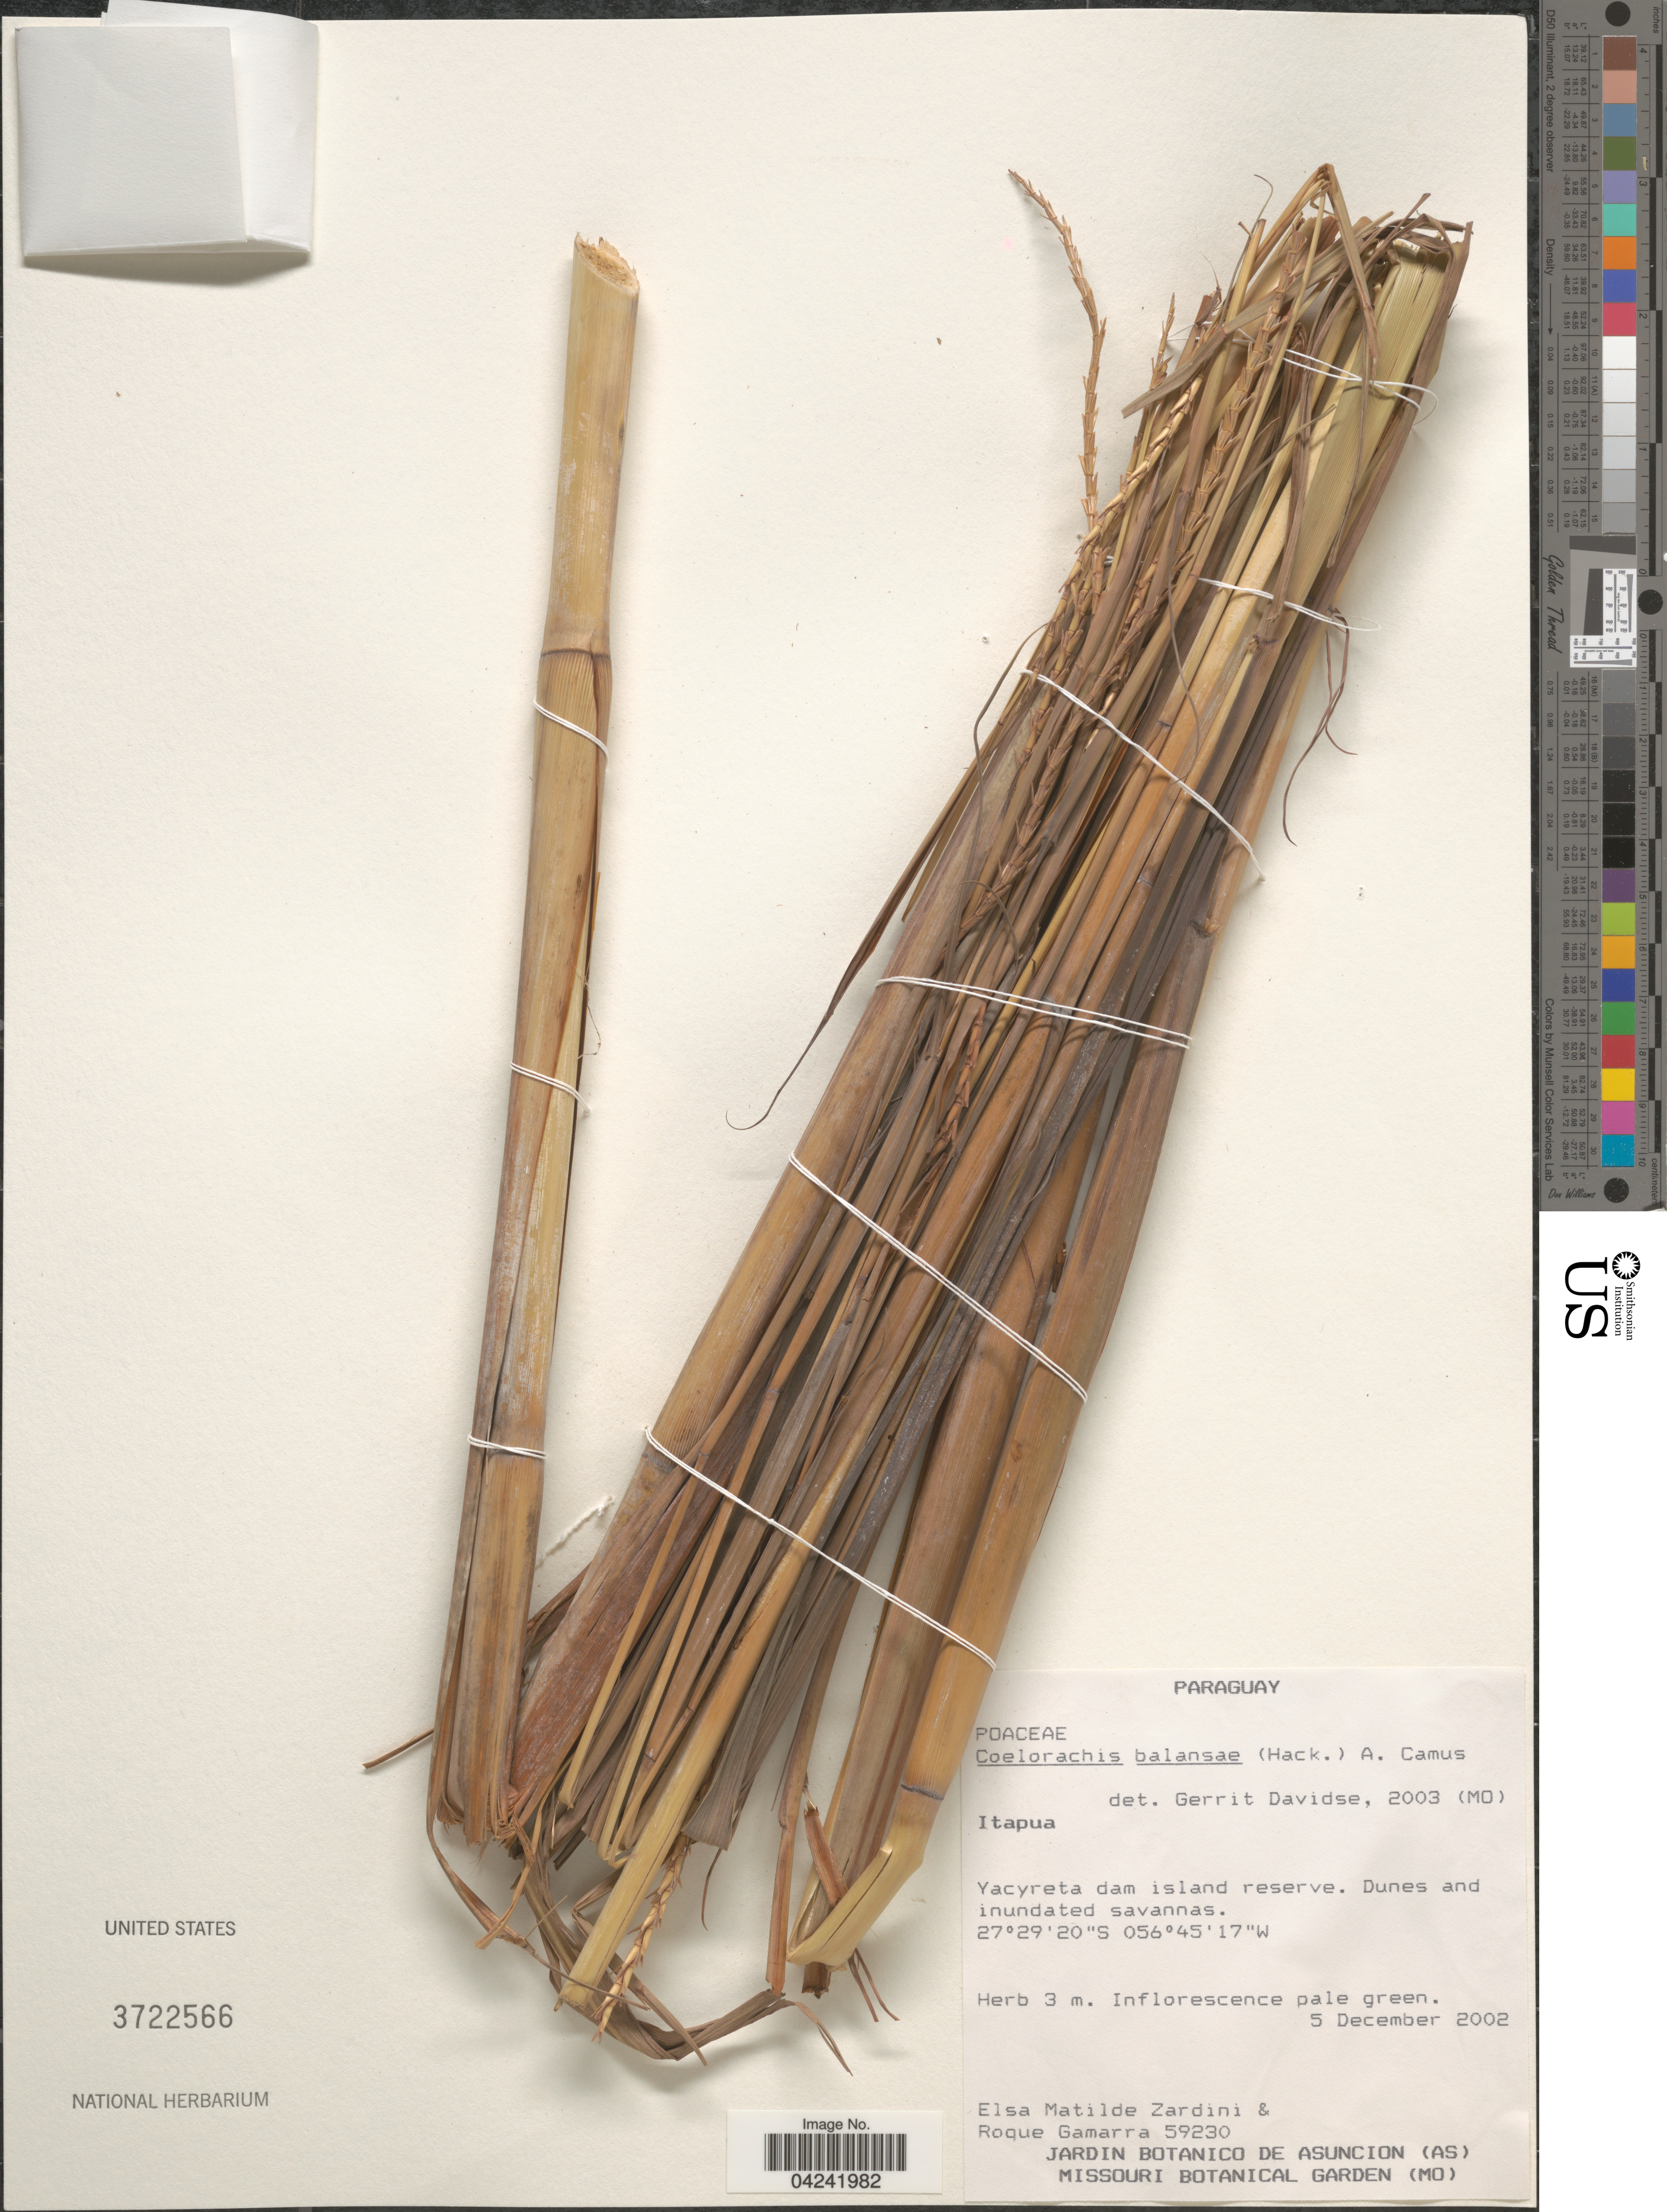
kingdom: Plantae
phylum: Tracheophyta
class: Liliopsida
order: Poales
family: Poaceae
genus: Mnesithea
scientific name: Mnesithea balansae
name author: (Hack.) de Koning & Sosef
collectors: E. M. Zardini & R. Gamarra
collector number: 59230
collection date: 2002-12-05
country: Paraguay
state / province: Itapua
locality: Yacyreta dam island reserve. Dunes and inundated savannas.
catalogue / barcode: US 3722566